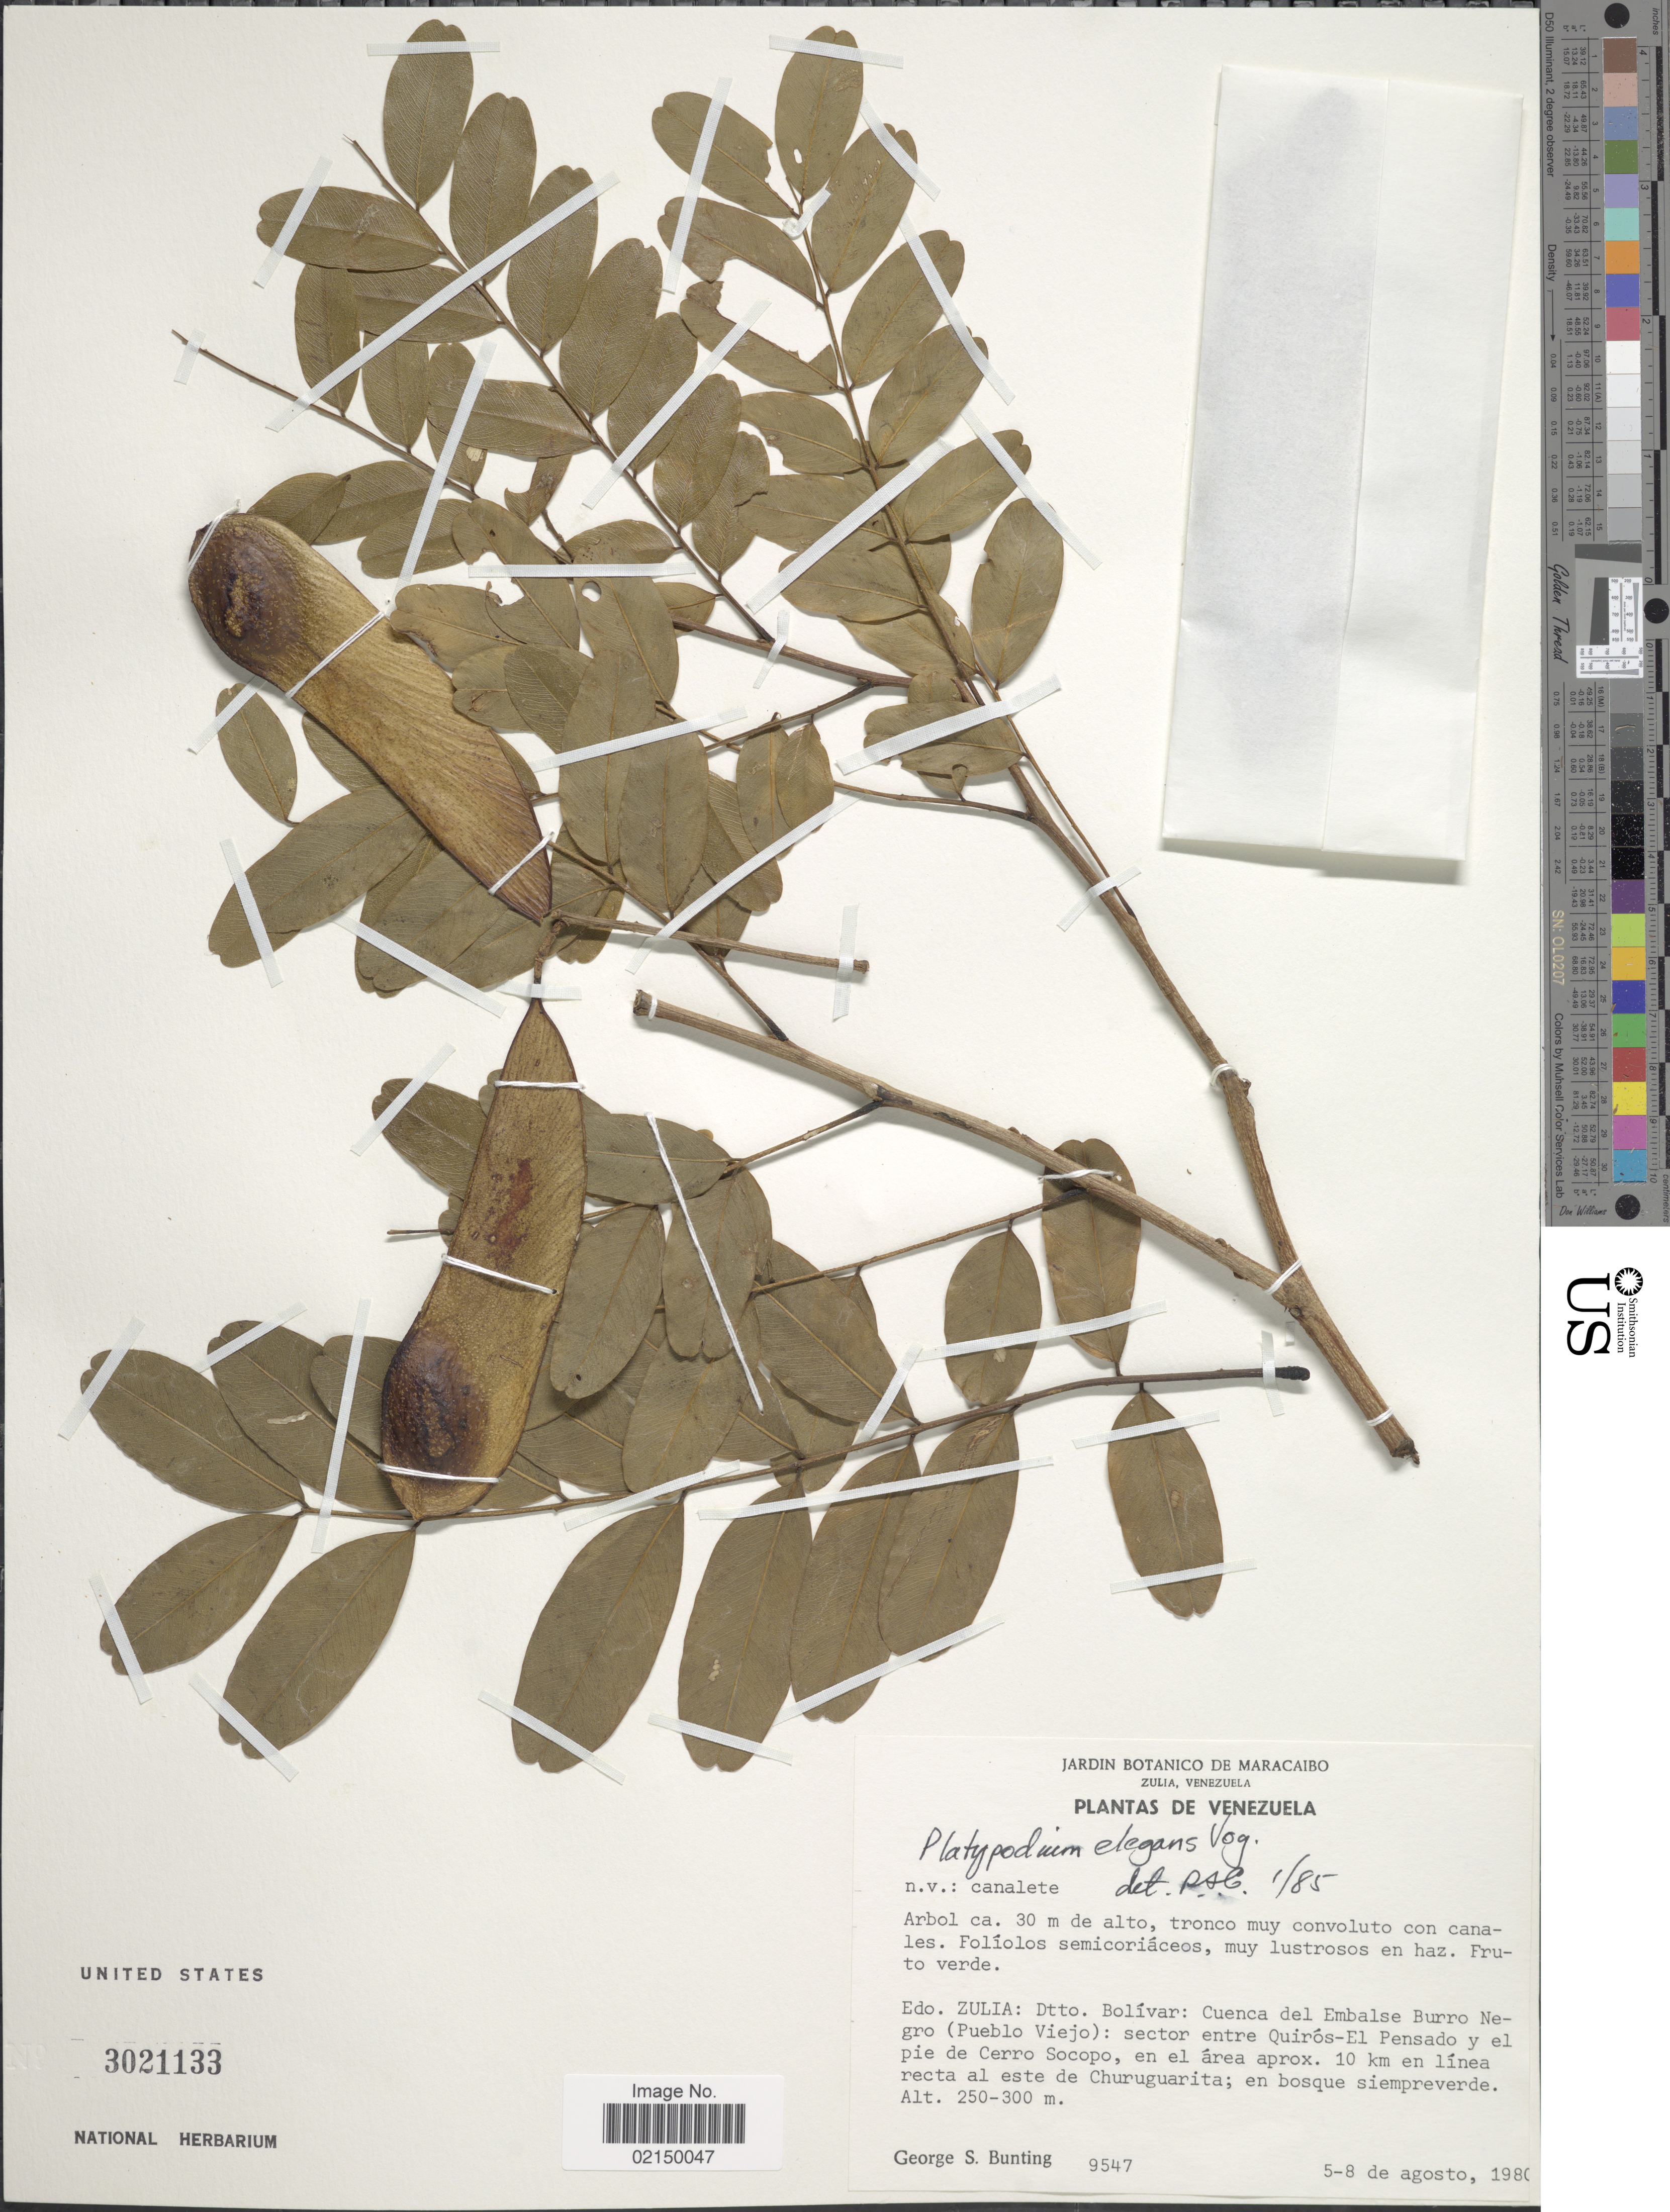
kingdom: Plantae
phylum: Tracheophyta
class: Magnoliopsida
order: Fabales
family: Fabaceae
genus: Platypodium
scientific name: Platypodium elegans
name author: Vogel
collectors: G. S. Bunting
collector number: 9547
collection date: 1980-08-05/1980-08-08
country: Venezuela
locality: Edo. Zulia: Dtto. Bolivar: Cuenca del Embalse Burro Negro (Pueblo Viejo): sector entre Quiros-El Pensado y el pie de Cerro Socopo, en el area approx. 10 km en linea recta al este de Churuguarita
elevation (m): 250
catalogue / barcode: US 3021133